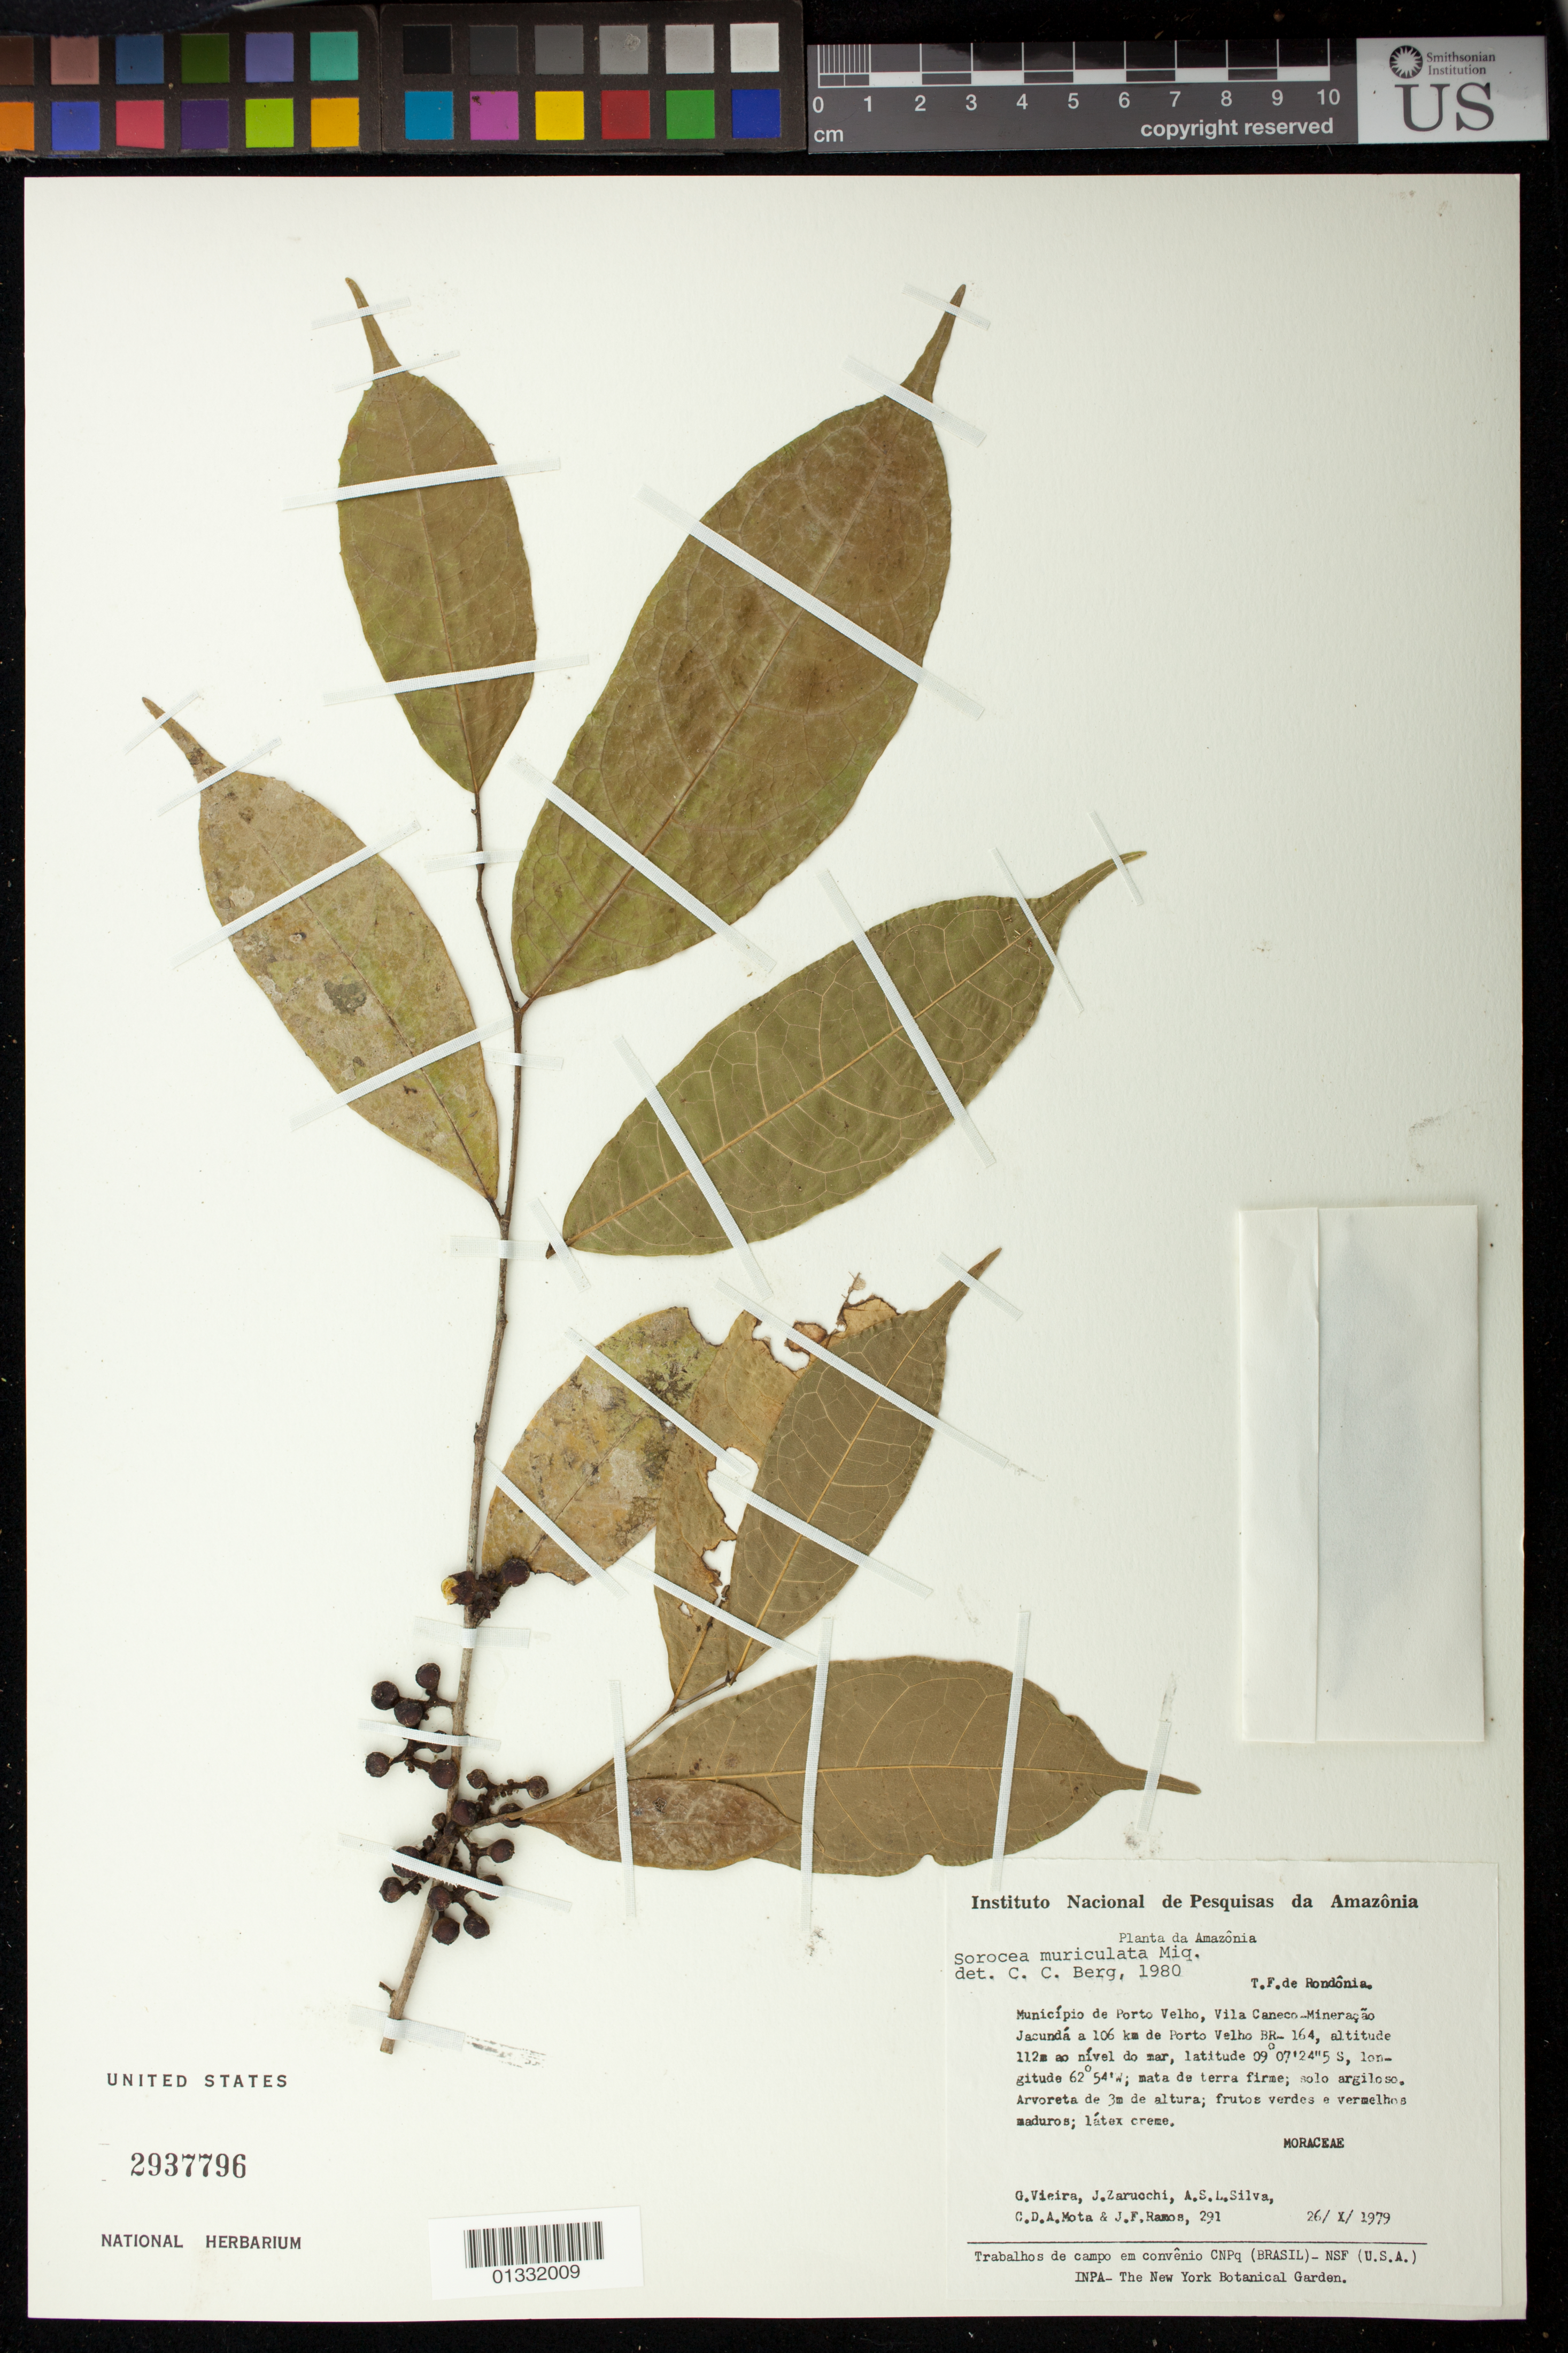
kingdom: Plantae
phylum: Tracheophyta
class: Magnoliopsida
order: Rosales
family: Moraceae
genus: Sorocea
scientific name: Sorocea muriculata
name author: Miq.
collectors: G. Vieira, J. L. Zarucchi, A. S. Silva, C. D. A. Mota & J. F. Ramos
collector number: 291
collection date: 1979-10-26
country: Brazil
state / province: Rondônia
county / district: Porto Velho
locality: Villa Caneco-Mineração Jacundá a 106 km de Porto Velho BR 164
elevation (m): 112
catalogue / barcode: US 2937796